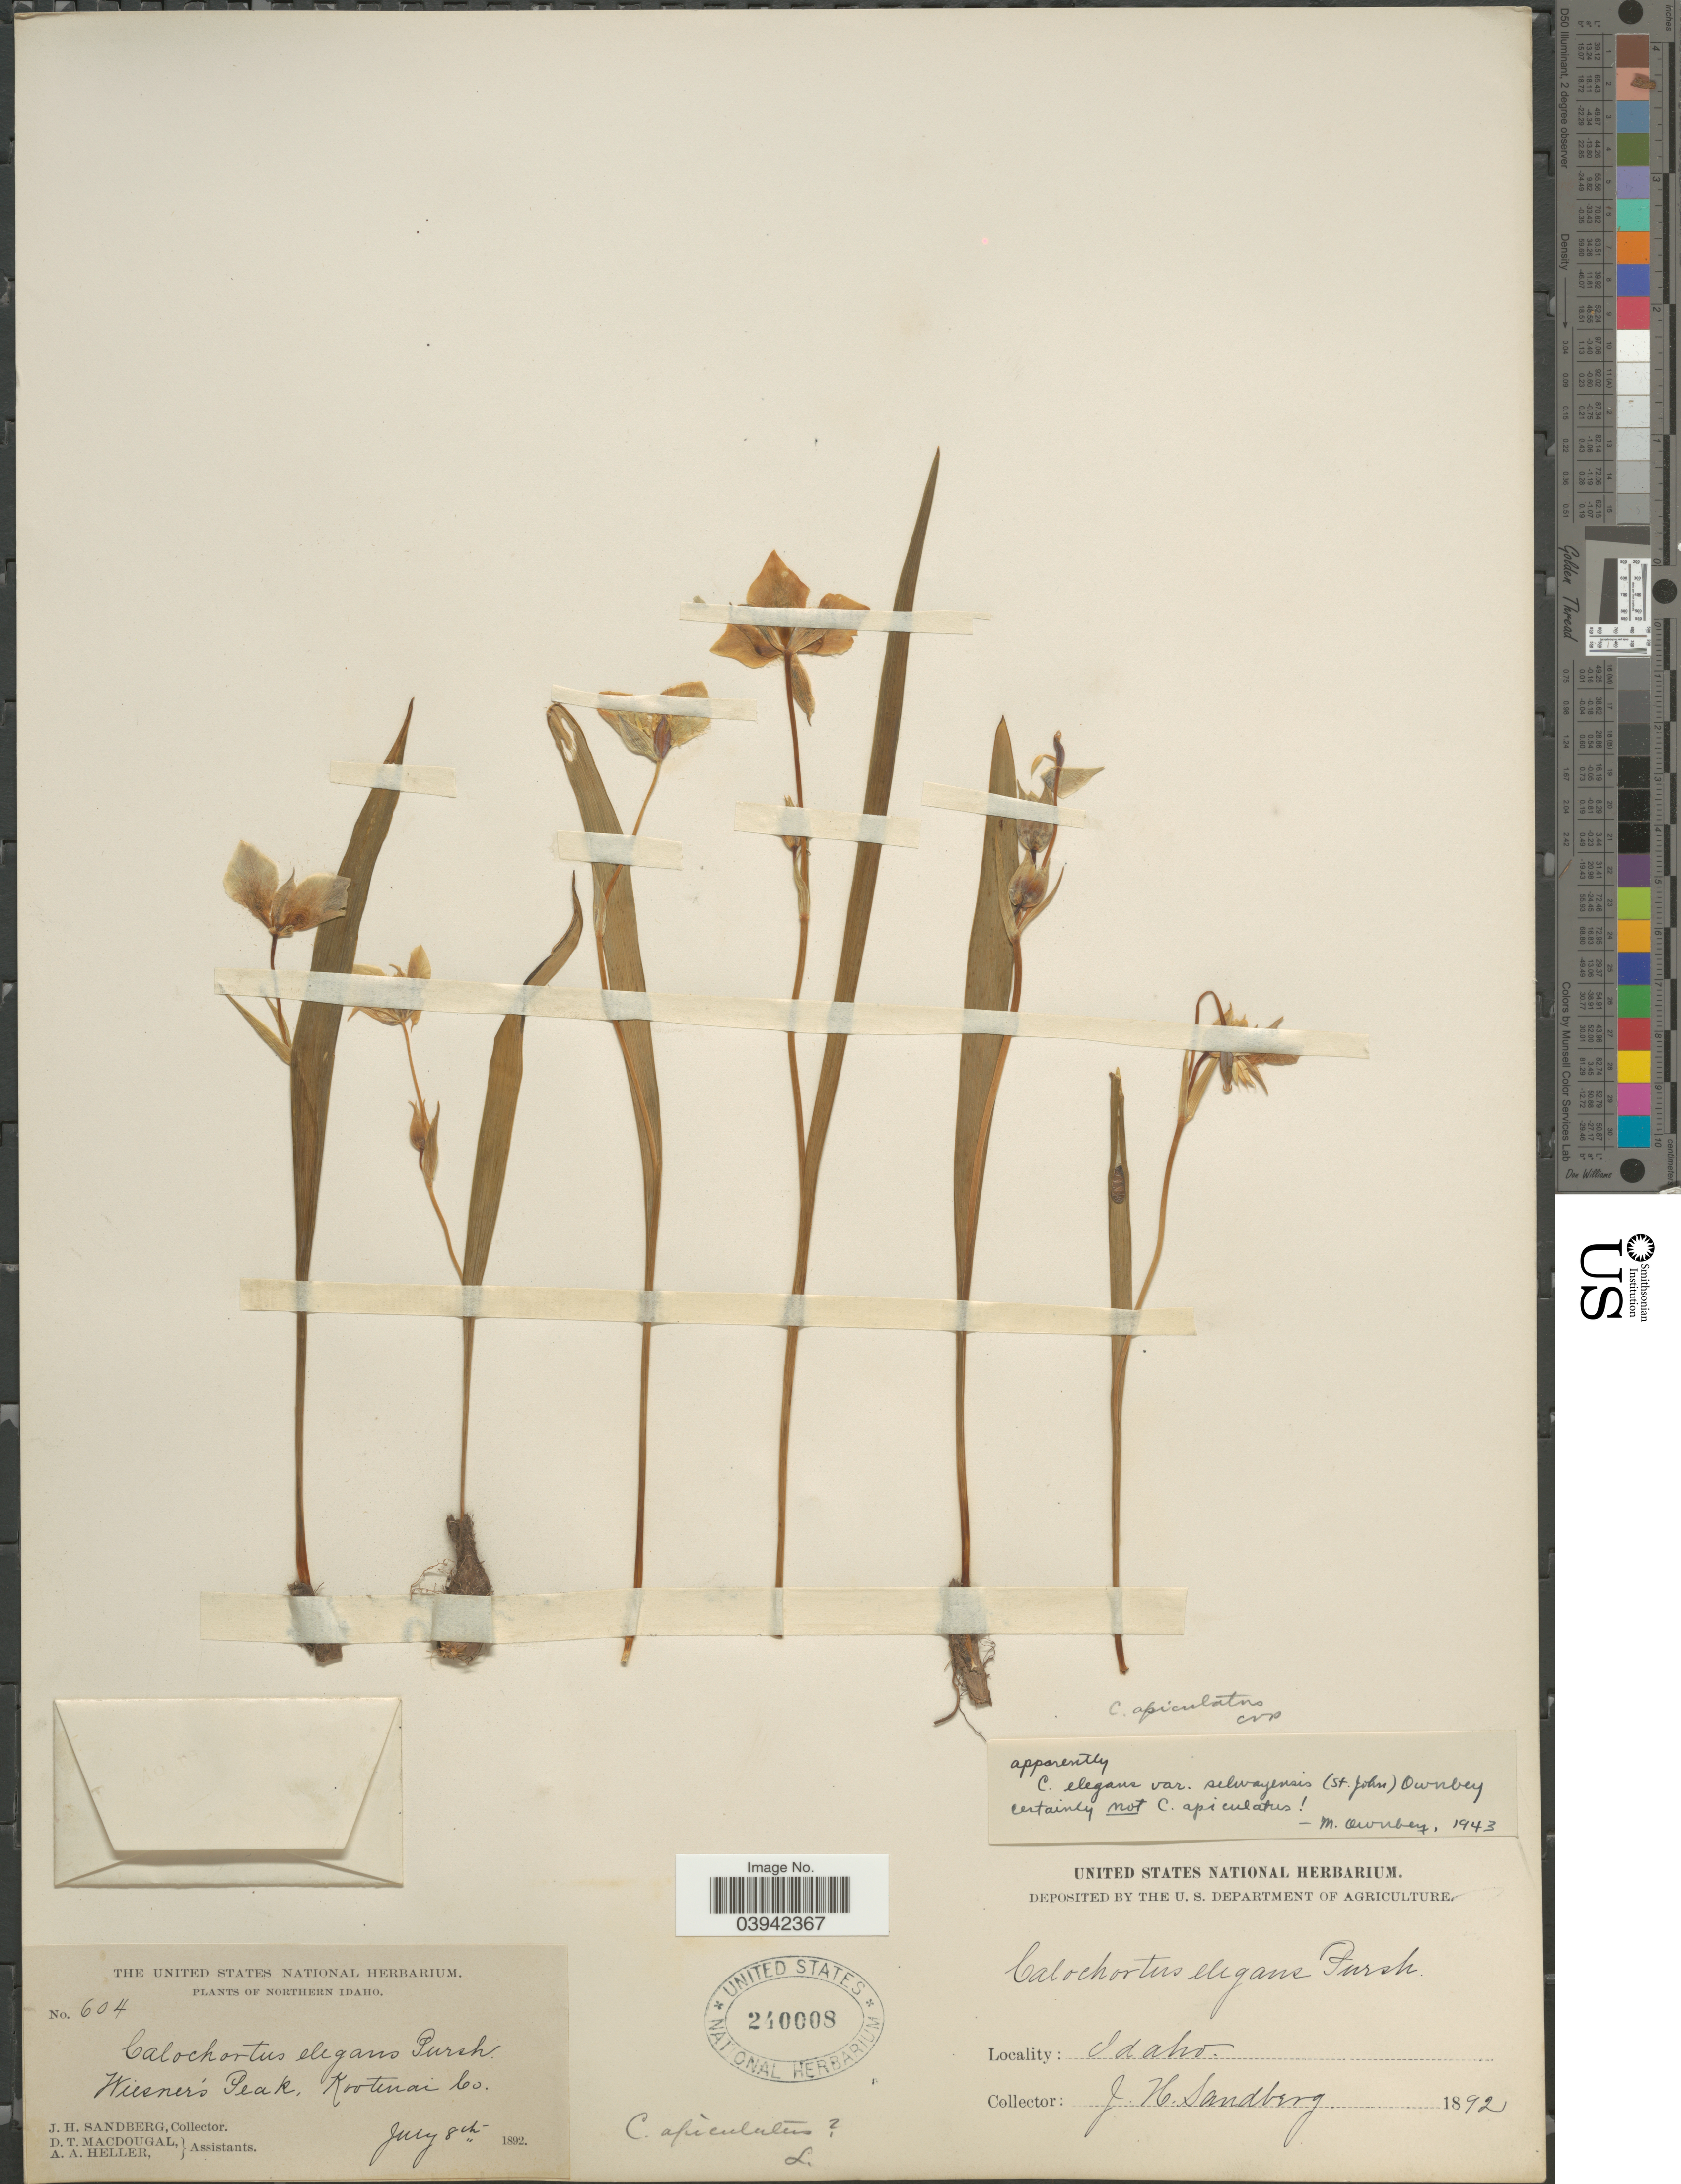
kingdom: Plantae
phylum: Tracheophyta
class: Liliopsida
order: Liliales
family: Liliaceae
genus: Calochortus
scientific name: Calochortus elegans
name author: Pursh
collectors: J. H. Sandberg, D. T. MacDougal & A. A. Heller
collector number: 604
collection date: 1892-07-08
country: United States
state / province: Idaho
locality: Northern Idaho. Wiesner's Peak. Kootenai Co.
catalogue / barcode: US 240008